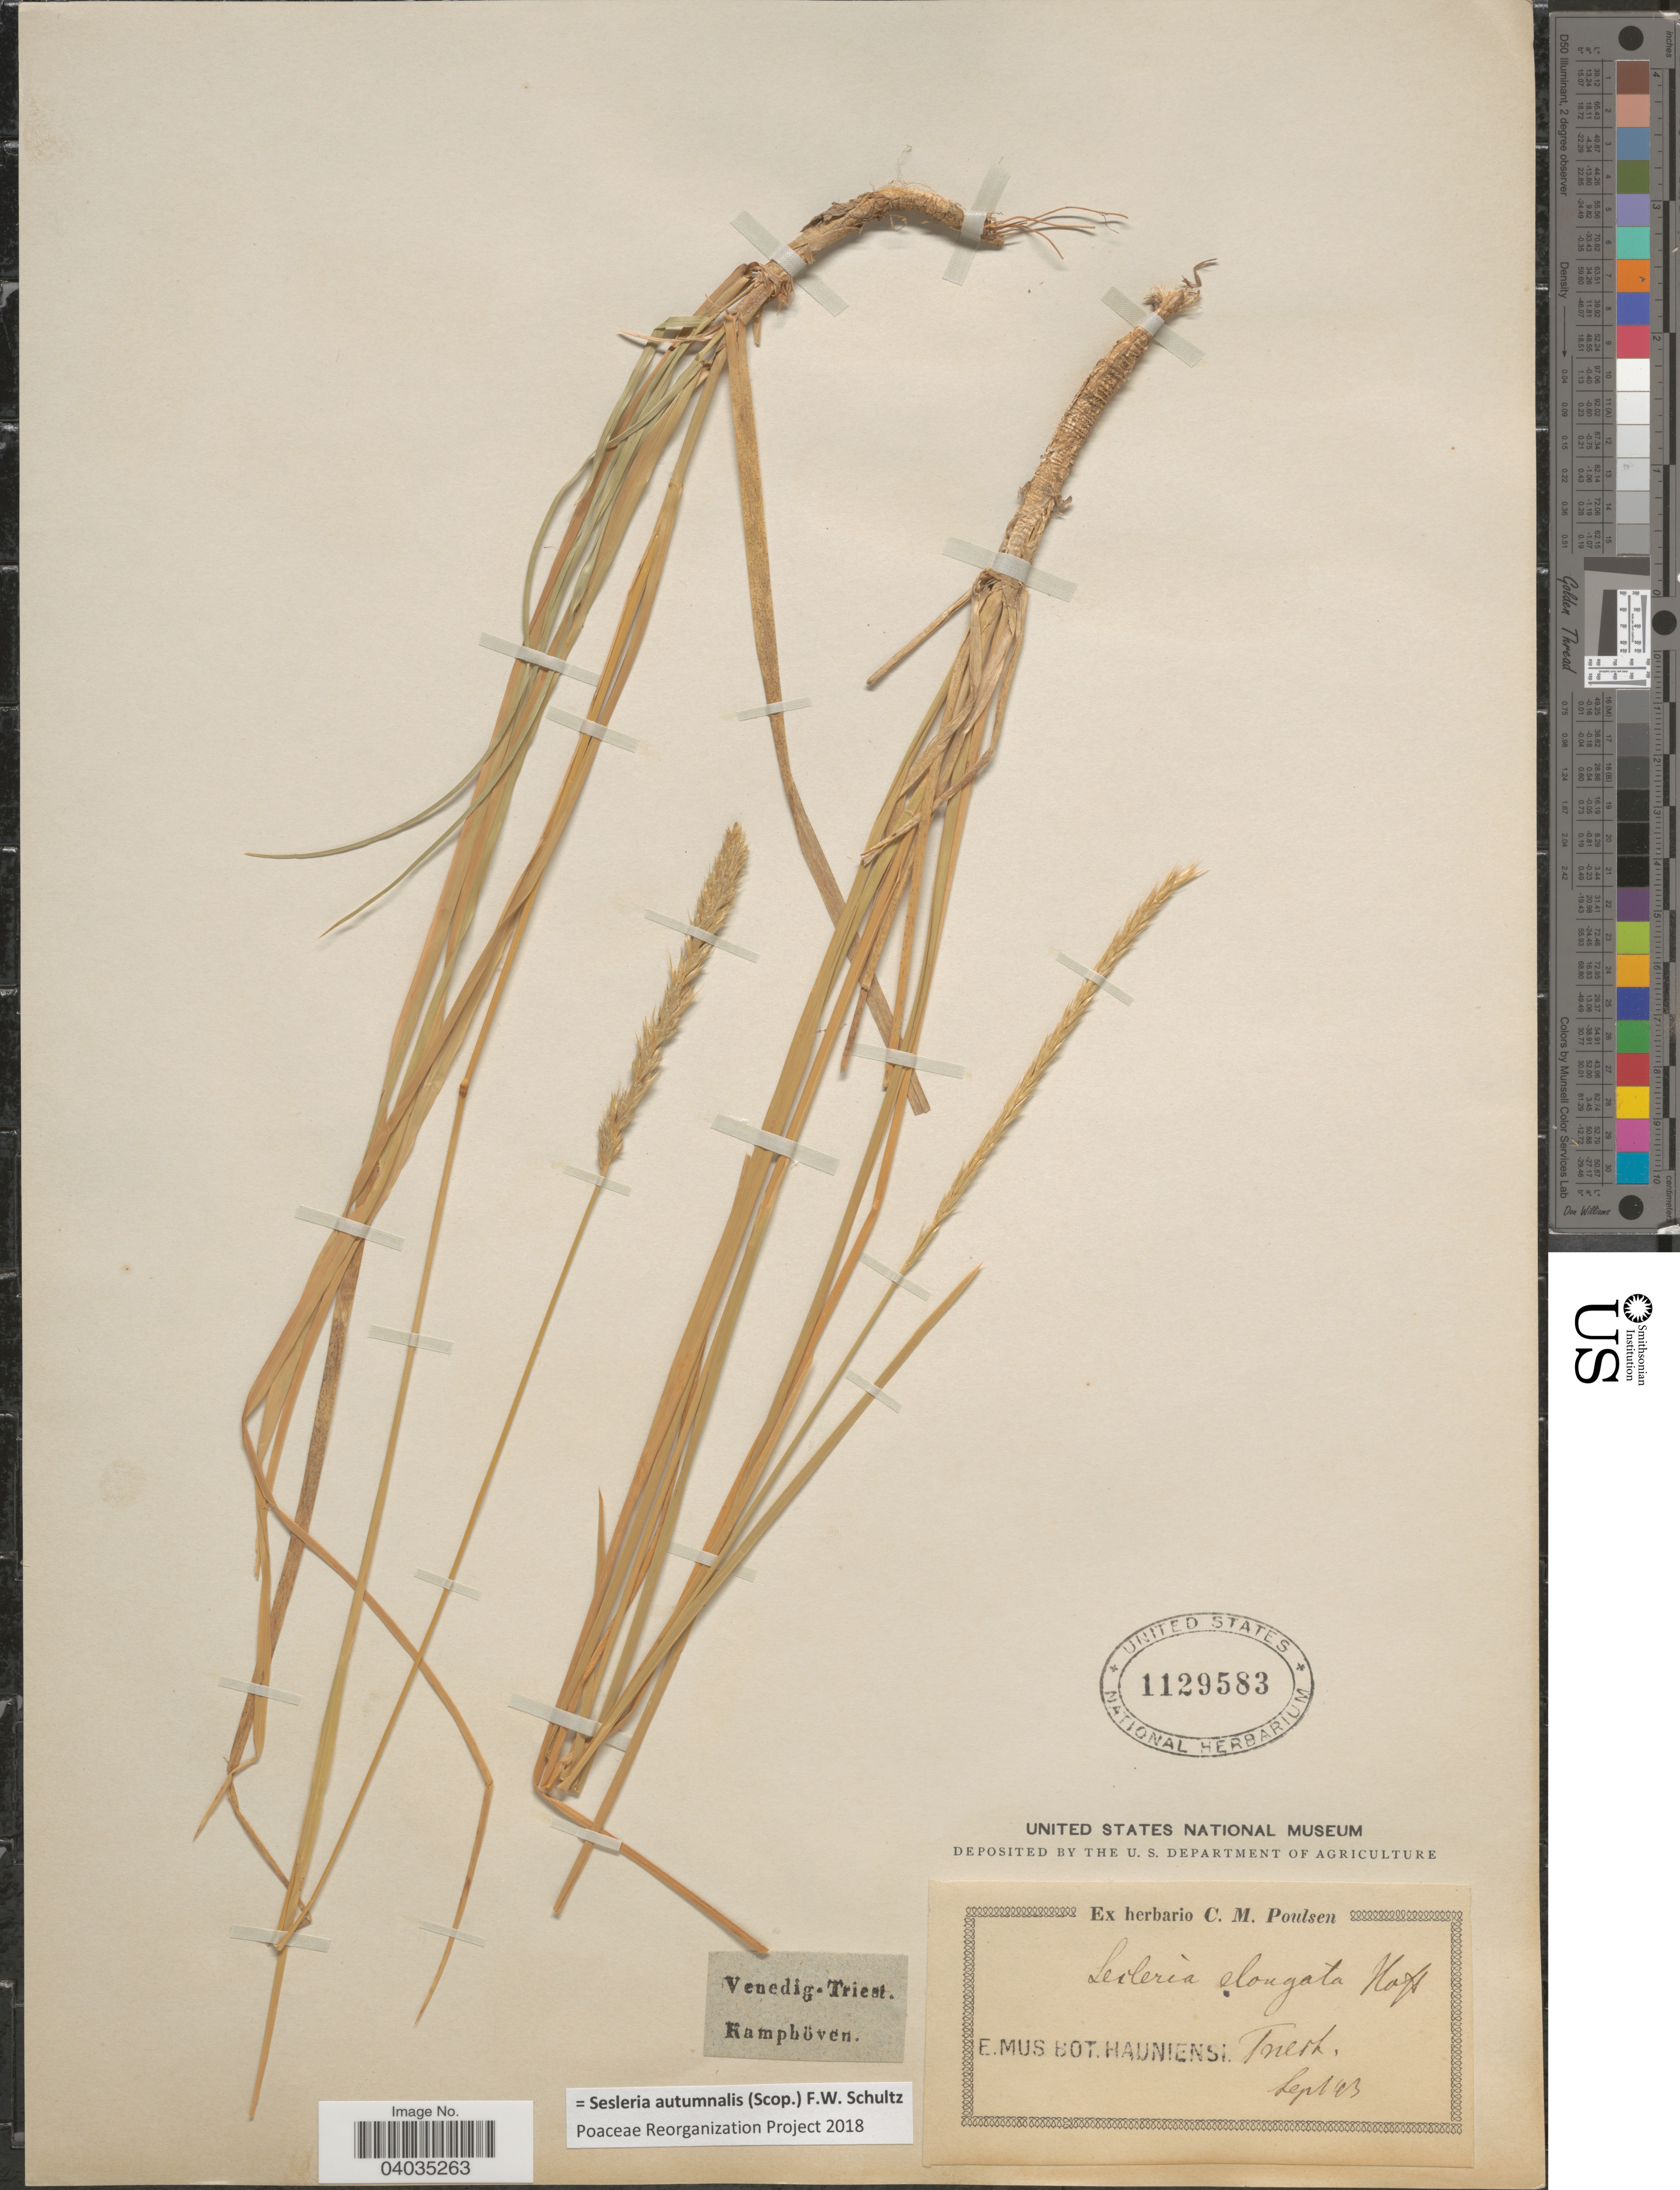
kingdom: Plantae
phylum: Tracheophyta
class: Liliopsida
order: Poales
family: Poaceae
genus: Sesleria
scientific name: Sesleria autumnalis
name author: (Scop.) F.W. Schultz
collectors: ex herb. C. M. Poulsen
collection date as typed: Transcribed d/m/y: /9/93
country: Italy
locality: Triest. Venedig-Triest. Kamphöven.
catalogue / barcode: US 1129583